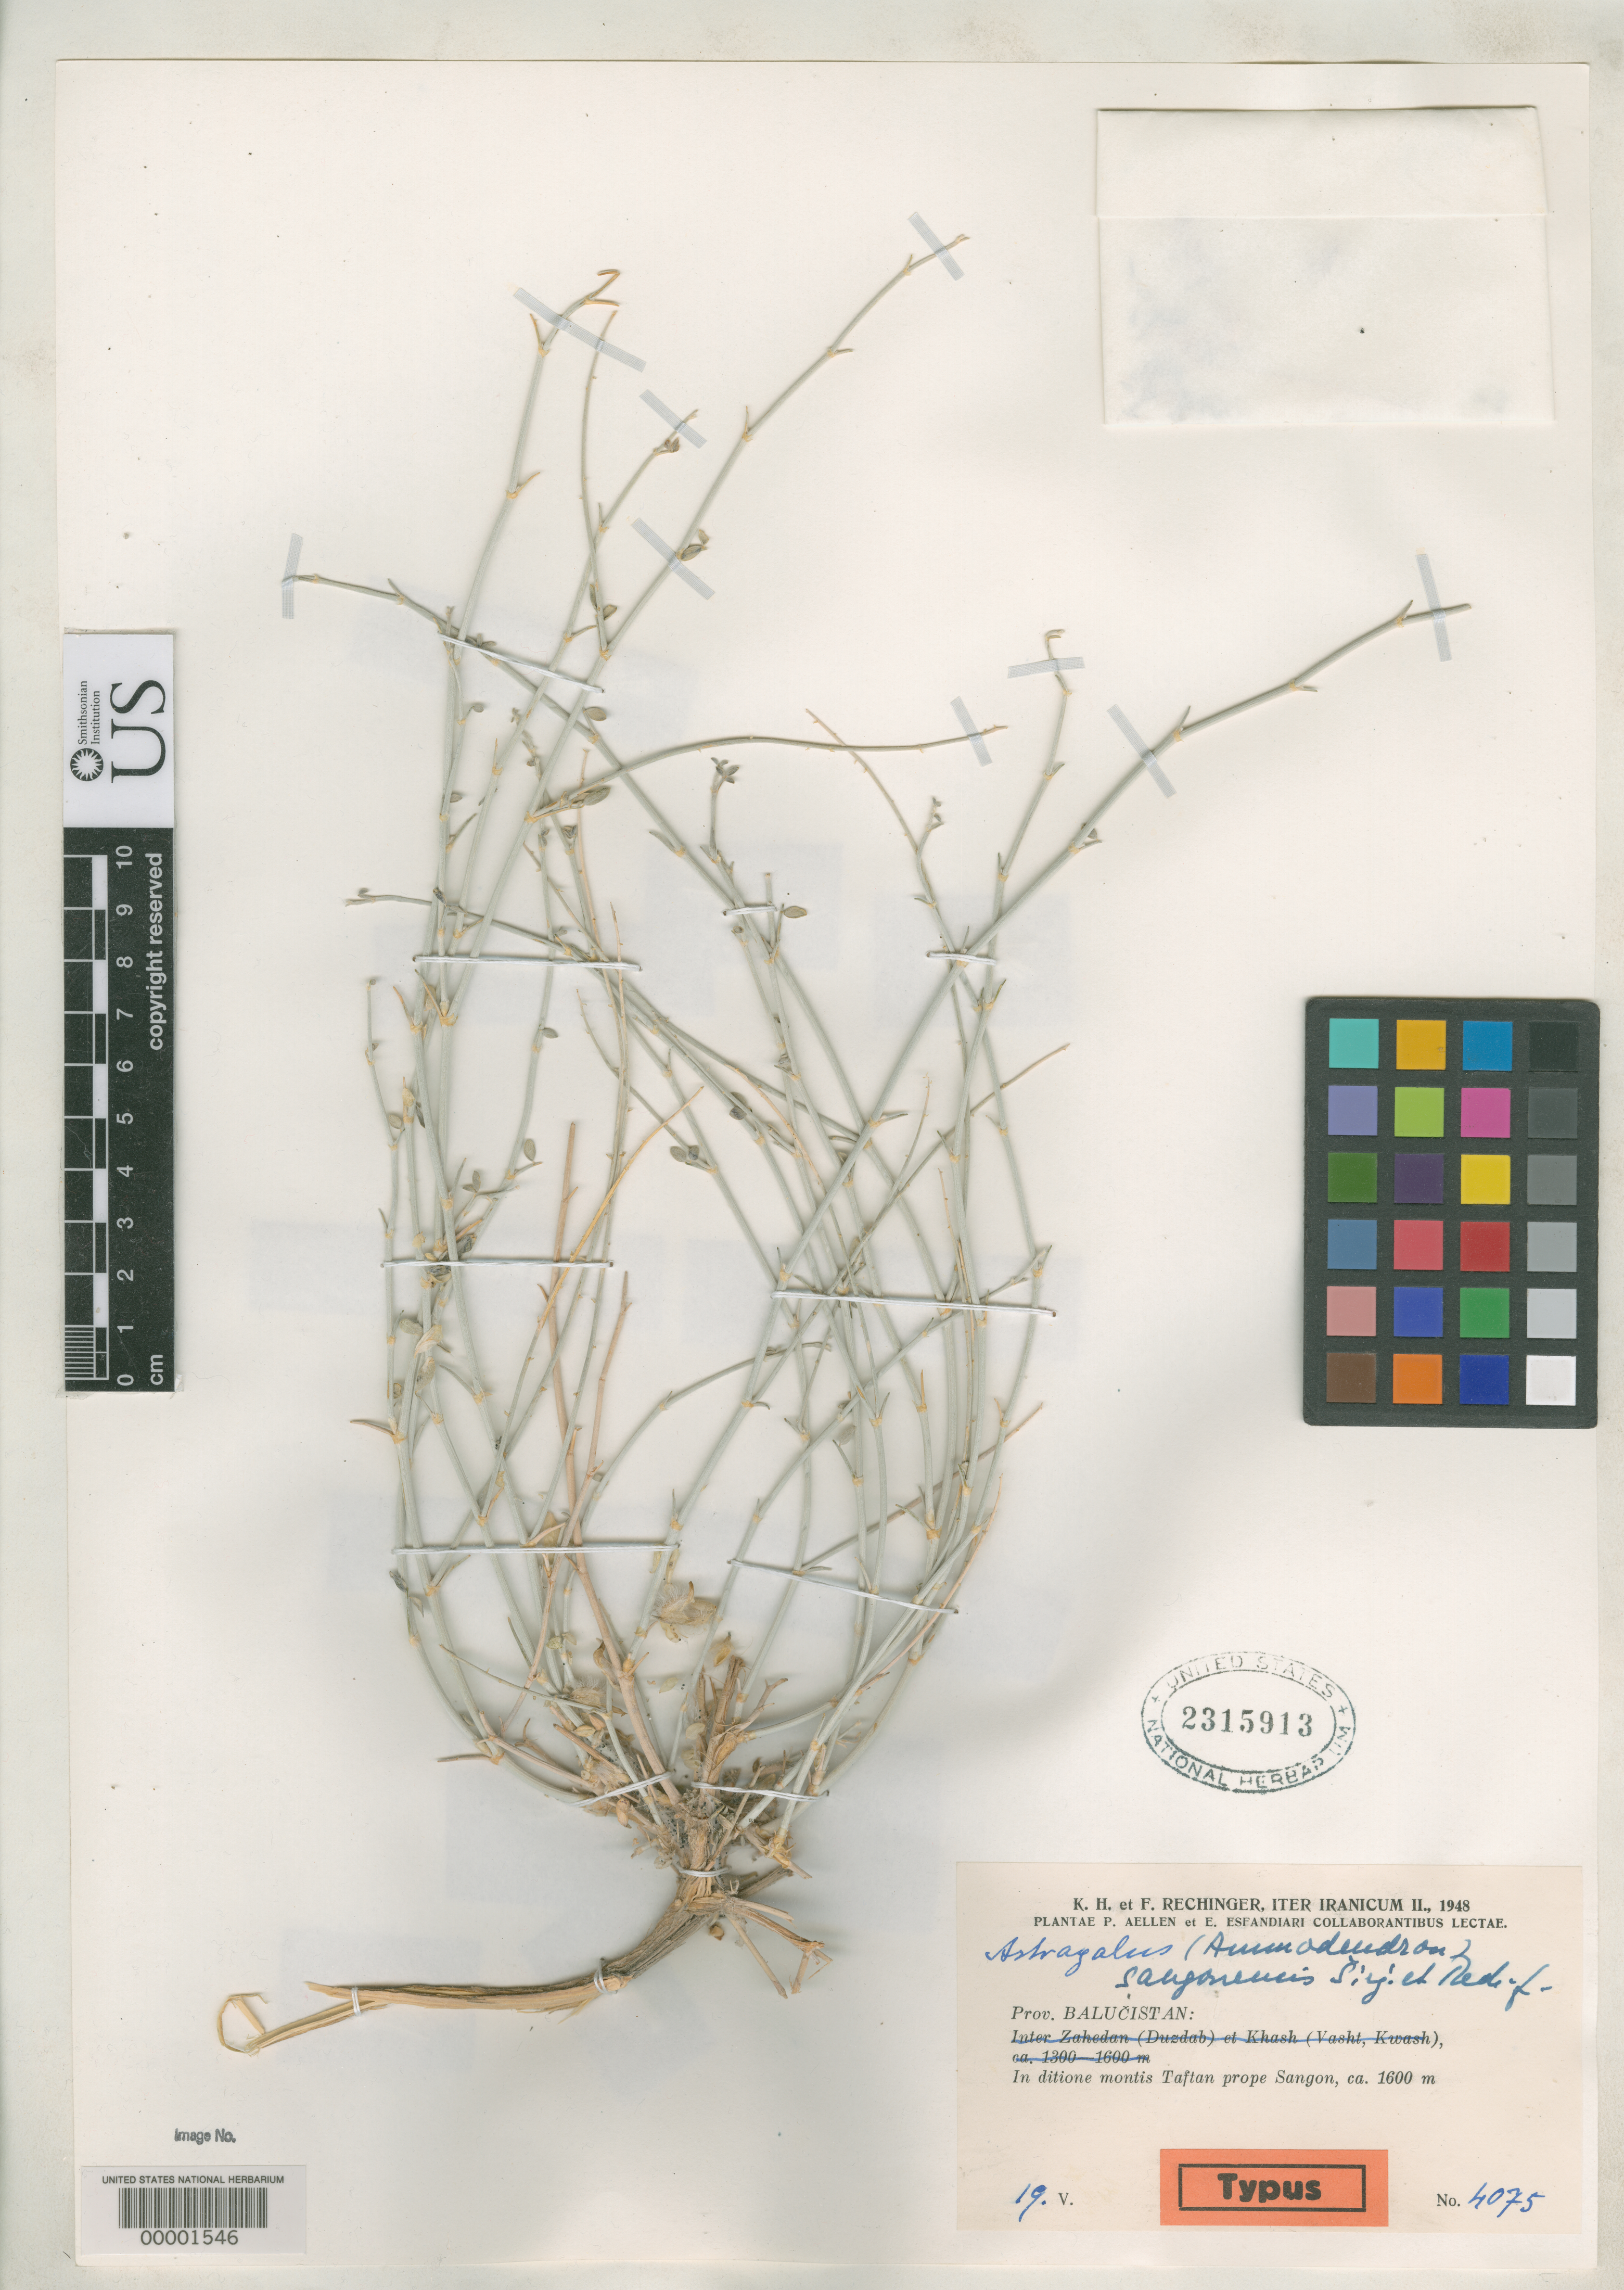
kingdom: Plantae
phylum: Tracheophyta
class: Magnoliopsida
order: Fabales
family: Fabaceae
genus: Astragalus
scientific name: Astragalus sangonensis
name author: Širj. & Rech. f.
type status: Isotype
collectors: K. H. Rechinger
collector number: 4075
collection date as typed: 19 May 1948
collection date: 1948-05-19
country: Pakistan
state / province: Balochistan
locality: (country as "Iran").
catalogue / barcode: US 2315913